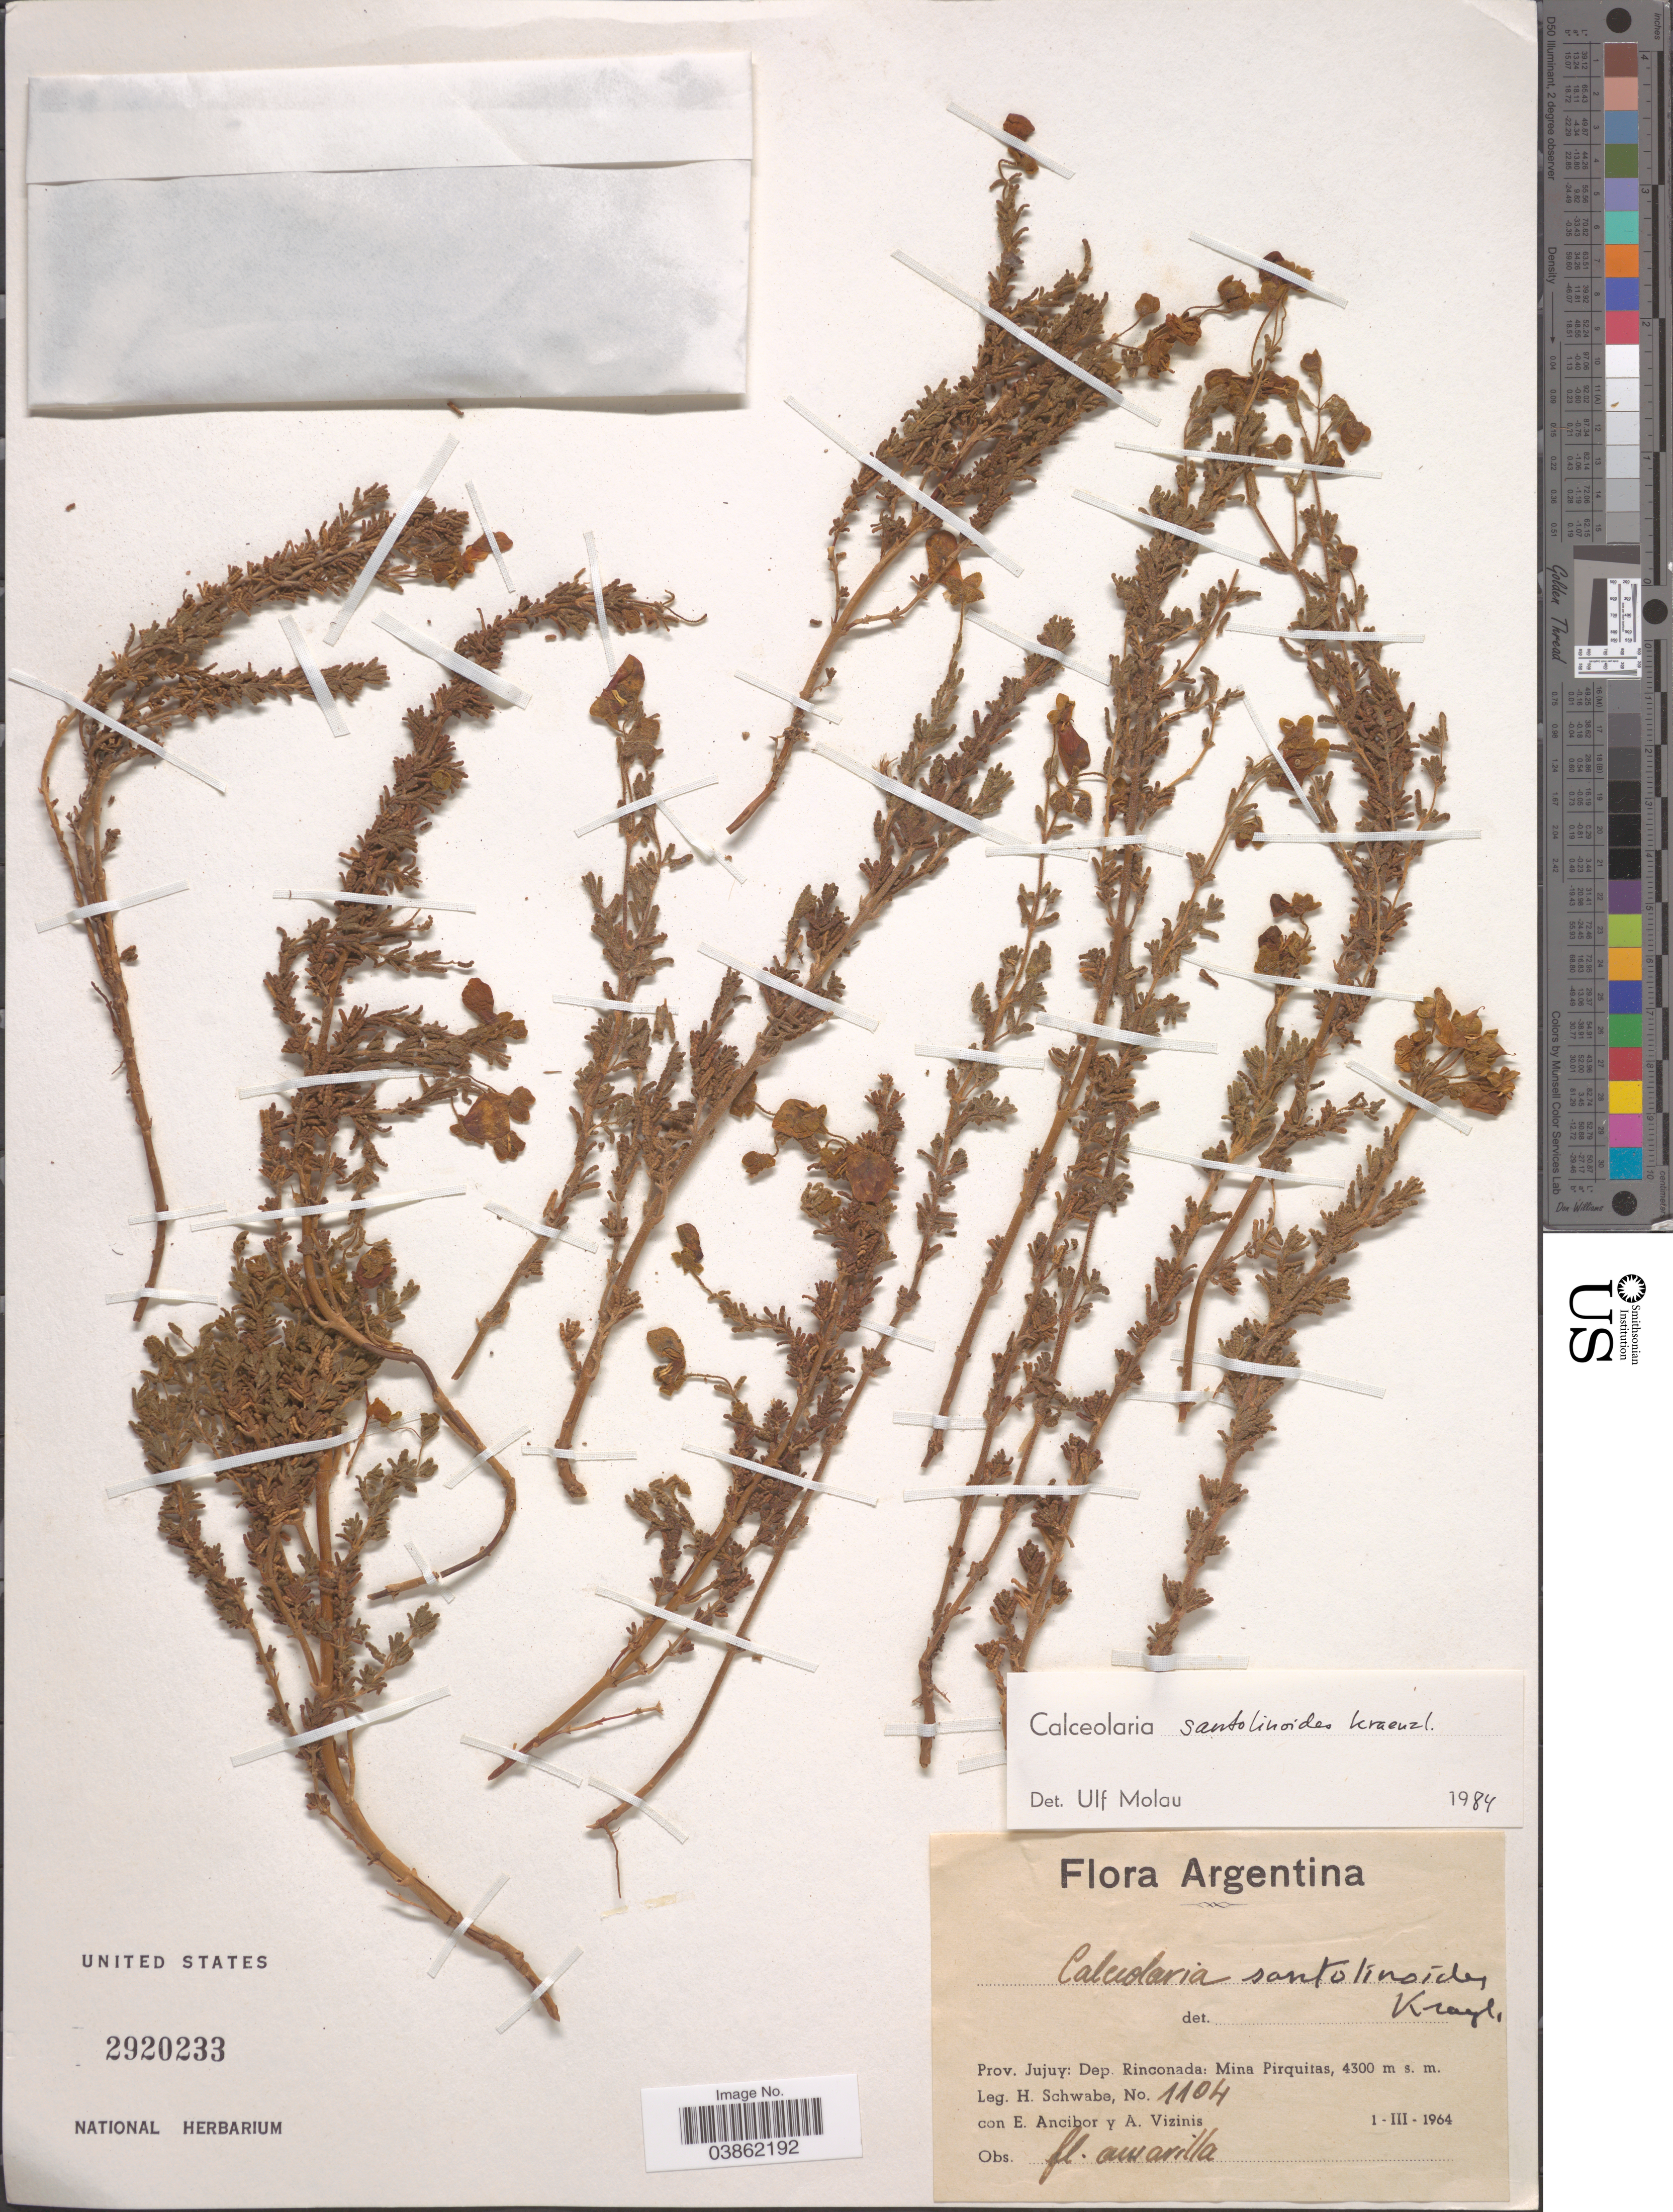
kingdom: Plantae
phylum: Tracheophyta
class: Magnoliopsida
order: Lamiales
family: Calceolariaceae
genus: Calceolaria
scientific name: Calceolaria santolinoides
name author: Kraenzl.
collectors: H. Schwabe, E. Ancibor & A. Vizinis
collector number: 1104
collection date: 1964-03-01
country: Argentina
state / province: Jujuy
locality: Dep. Rinconada: Mina Pirquitas.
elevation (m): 4300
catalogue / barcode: US 2920233